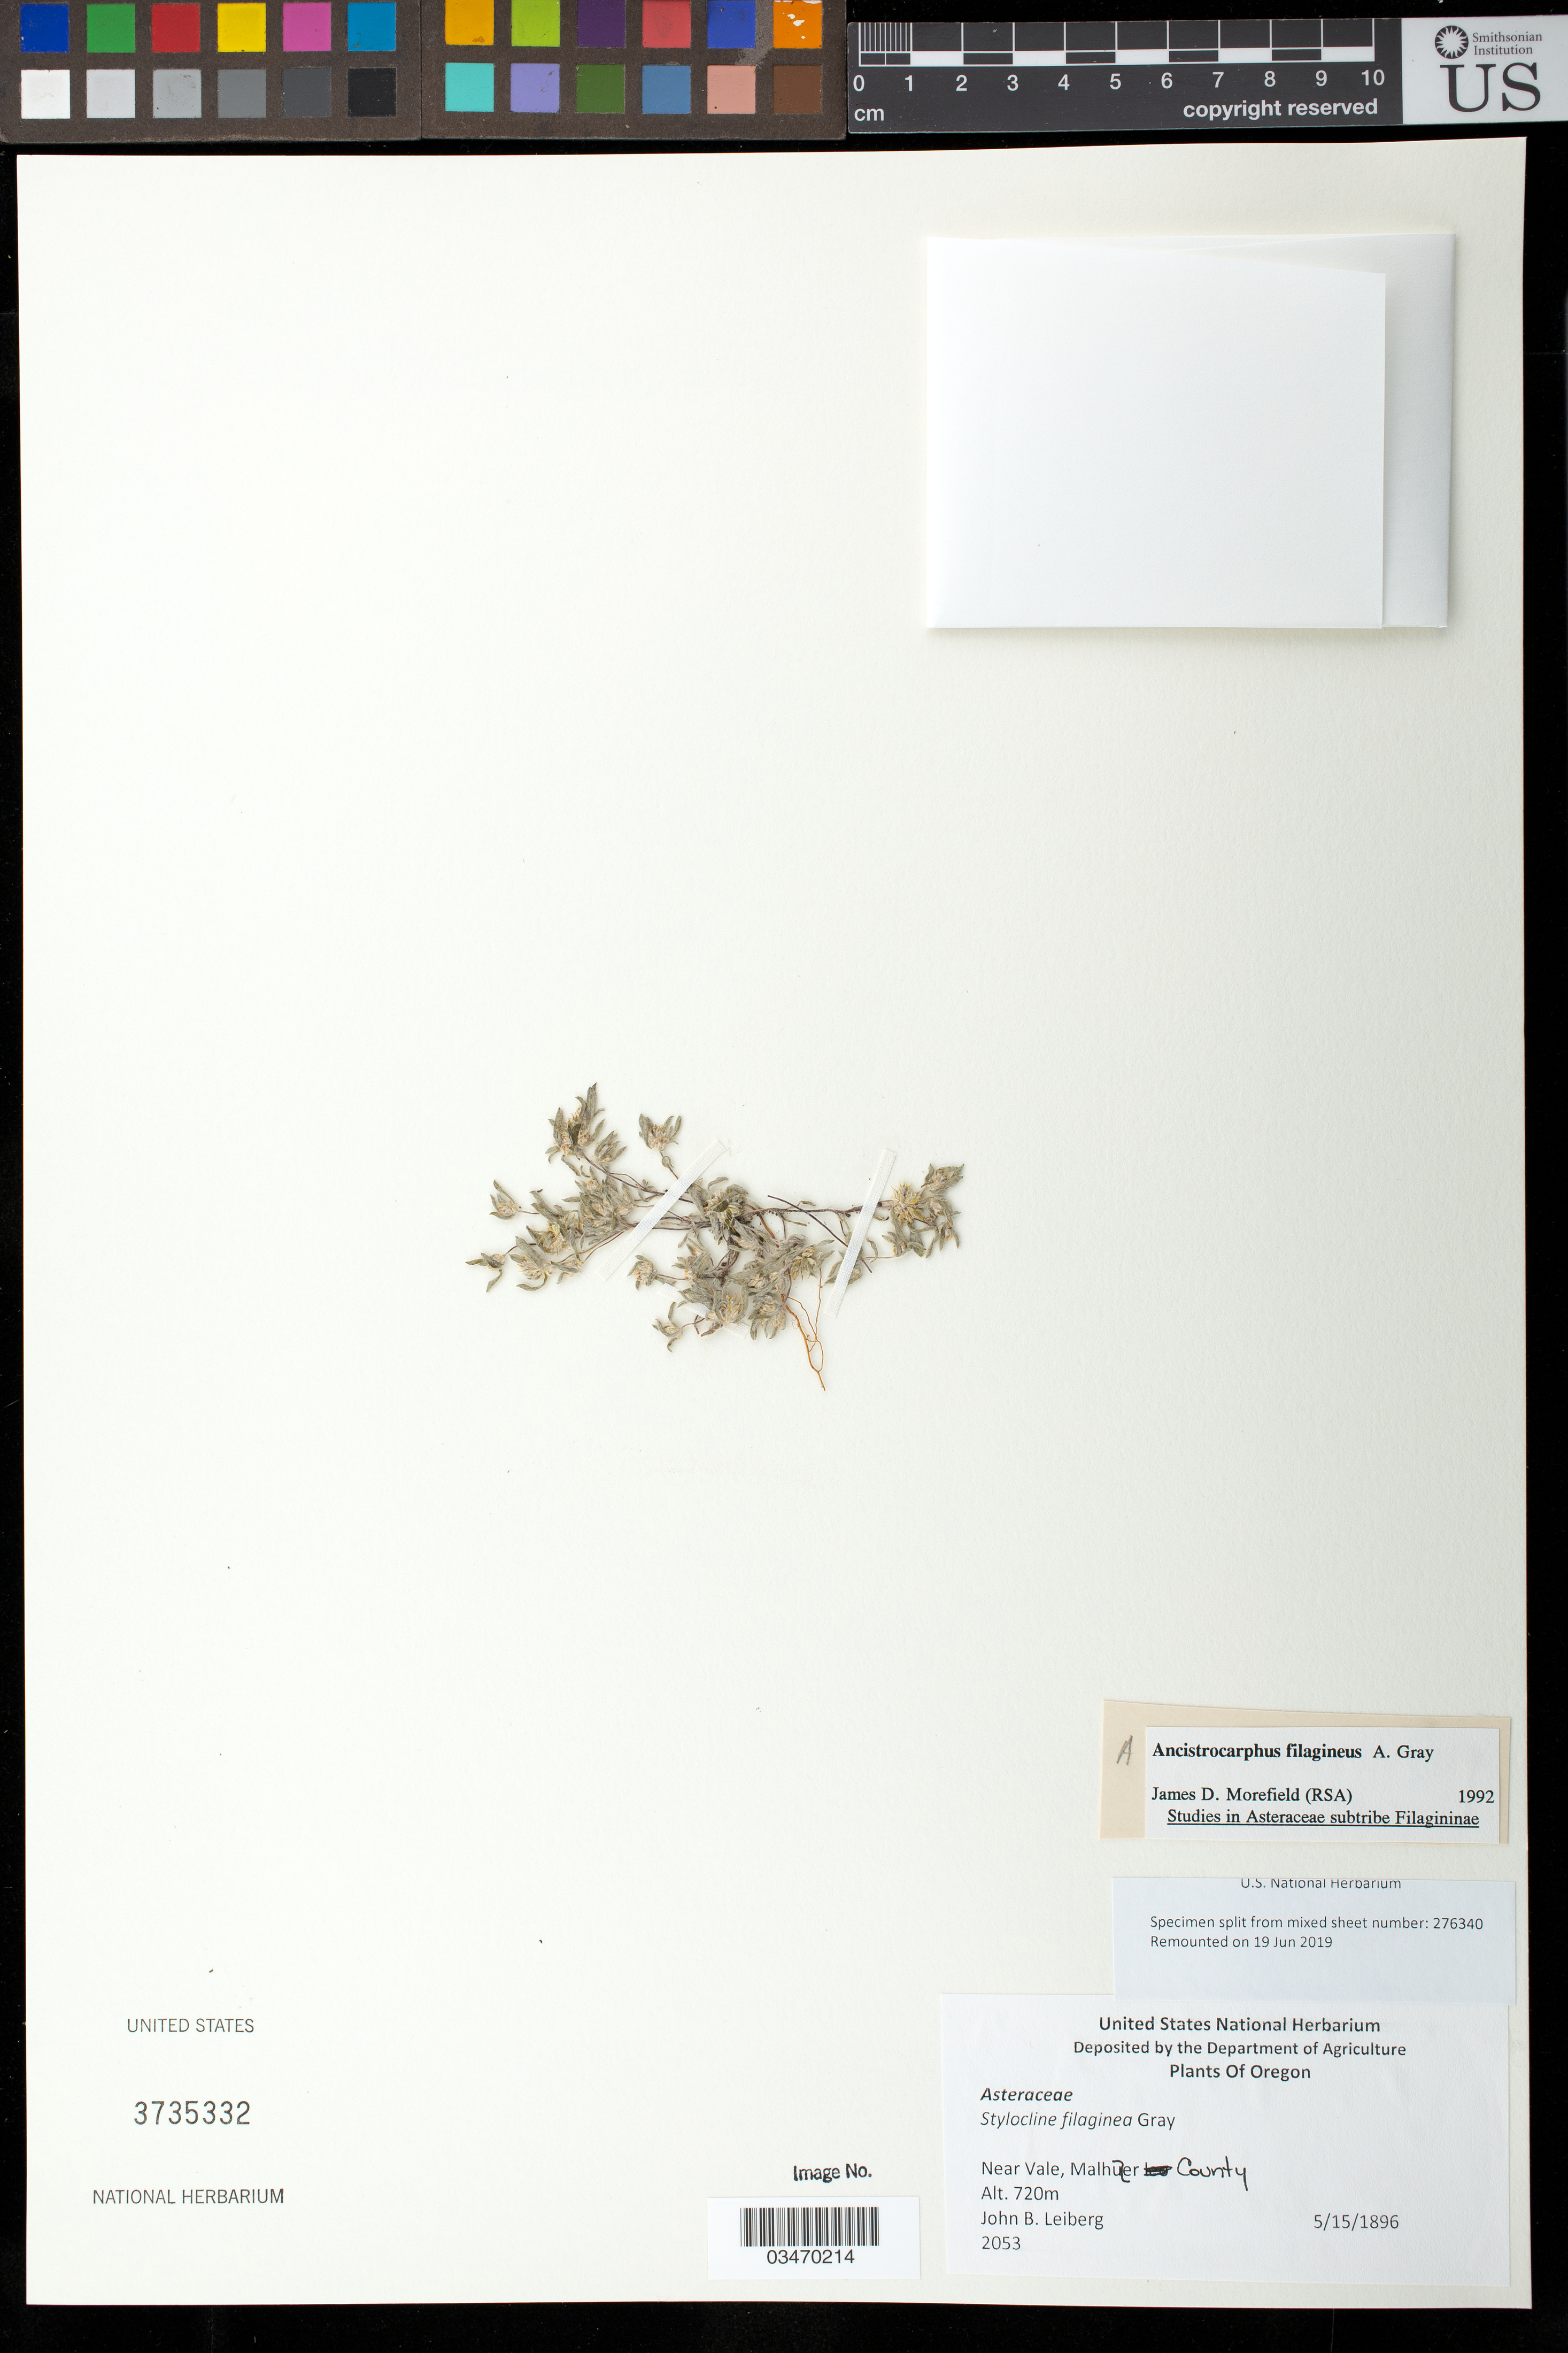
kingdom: Plantae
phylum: Tracheophyta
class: Magnoliopsida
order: Asterales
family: Asteraceae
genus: Ancistrocarphus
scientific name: Ancistrocarphus filagineus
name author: A. Gray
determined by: Morefield, James D., (RSA), Rancho Santa Ana Botanic Garden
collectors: J. B. Leiberg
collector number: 2053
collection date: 1896-05-15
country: United States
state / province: Oregon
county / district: Malheur County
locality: Vale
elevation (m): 720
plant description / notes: Specimen split from mixed sheet no. 276340. Remounted 19 Jun 2019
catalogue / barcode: US 3735332